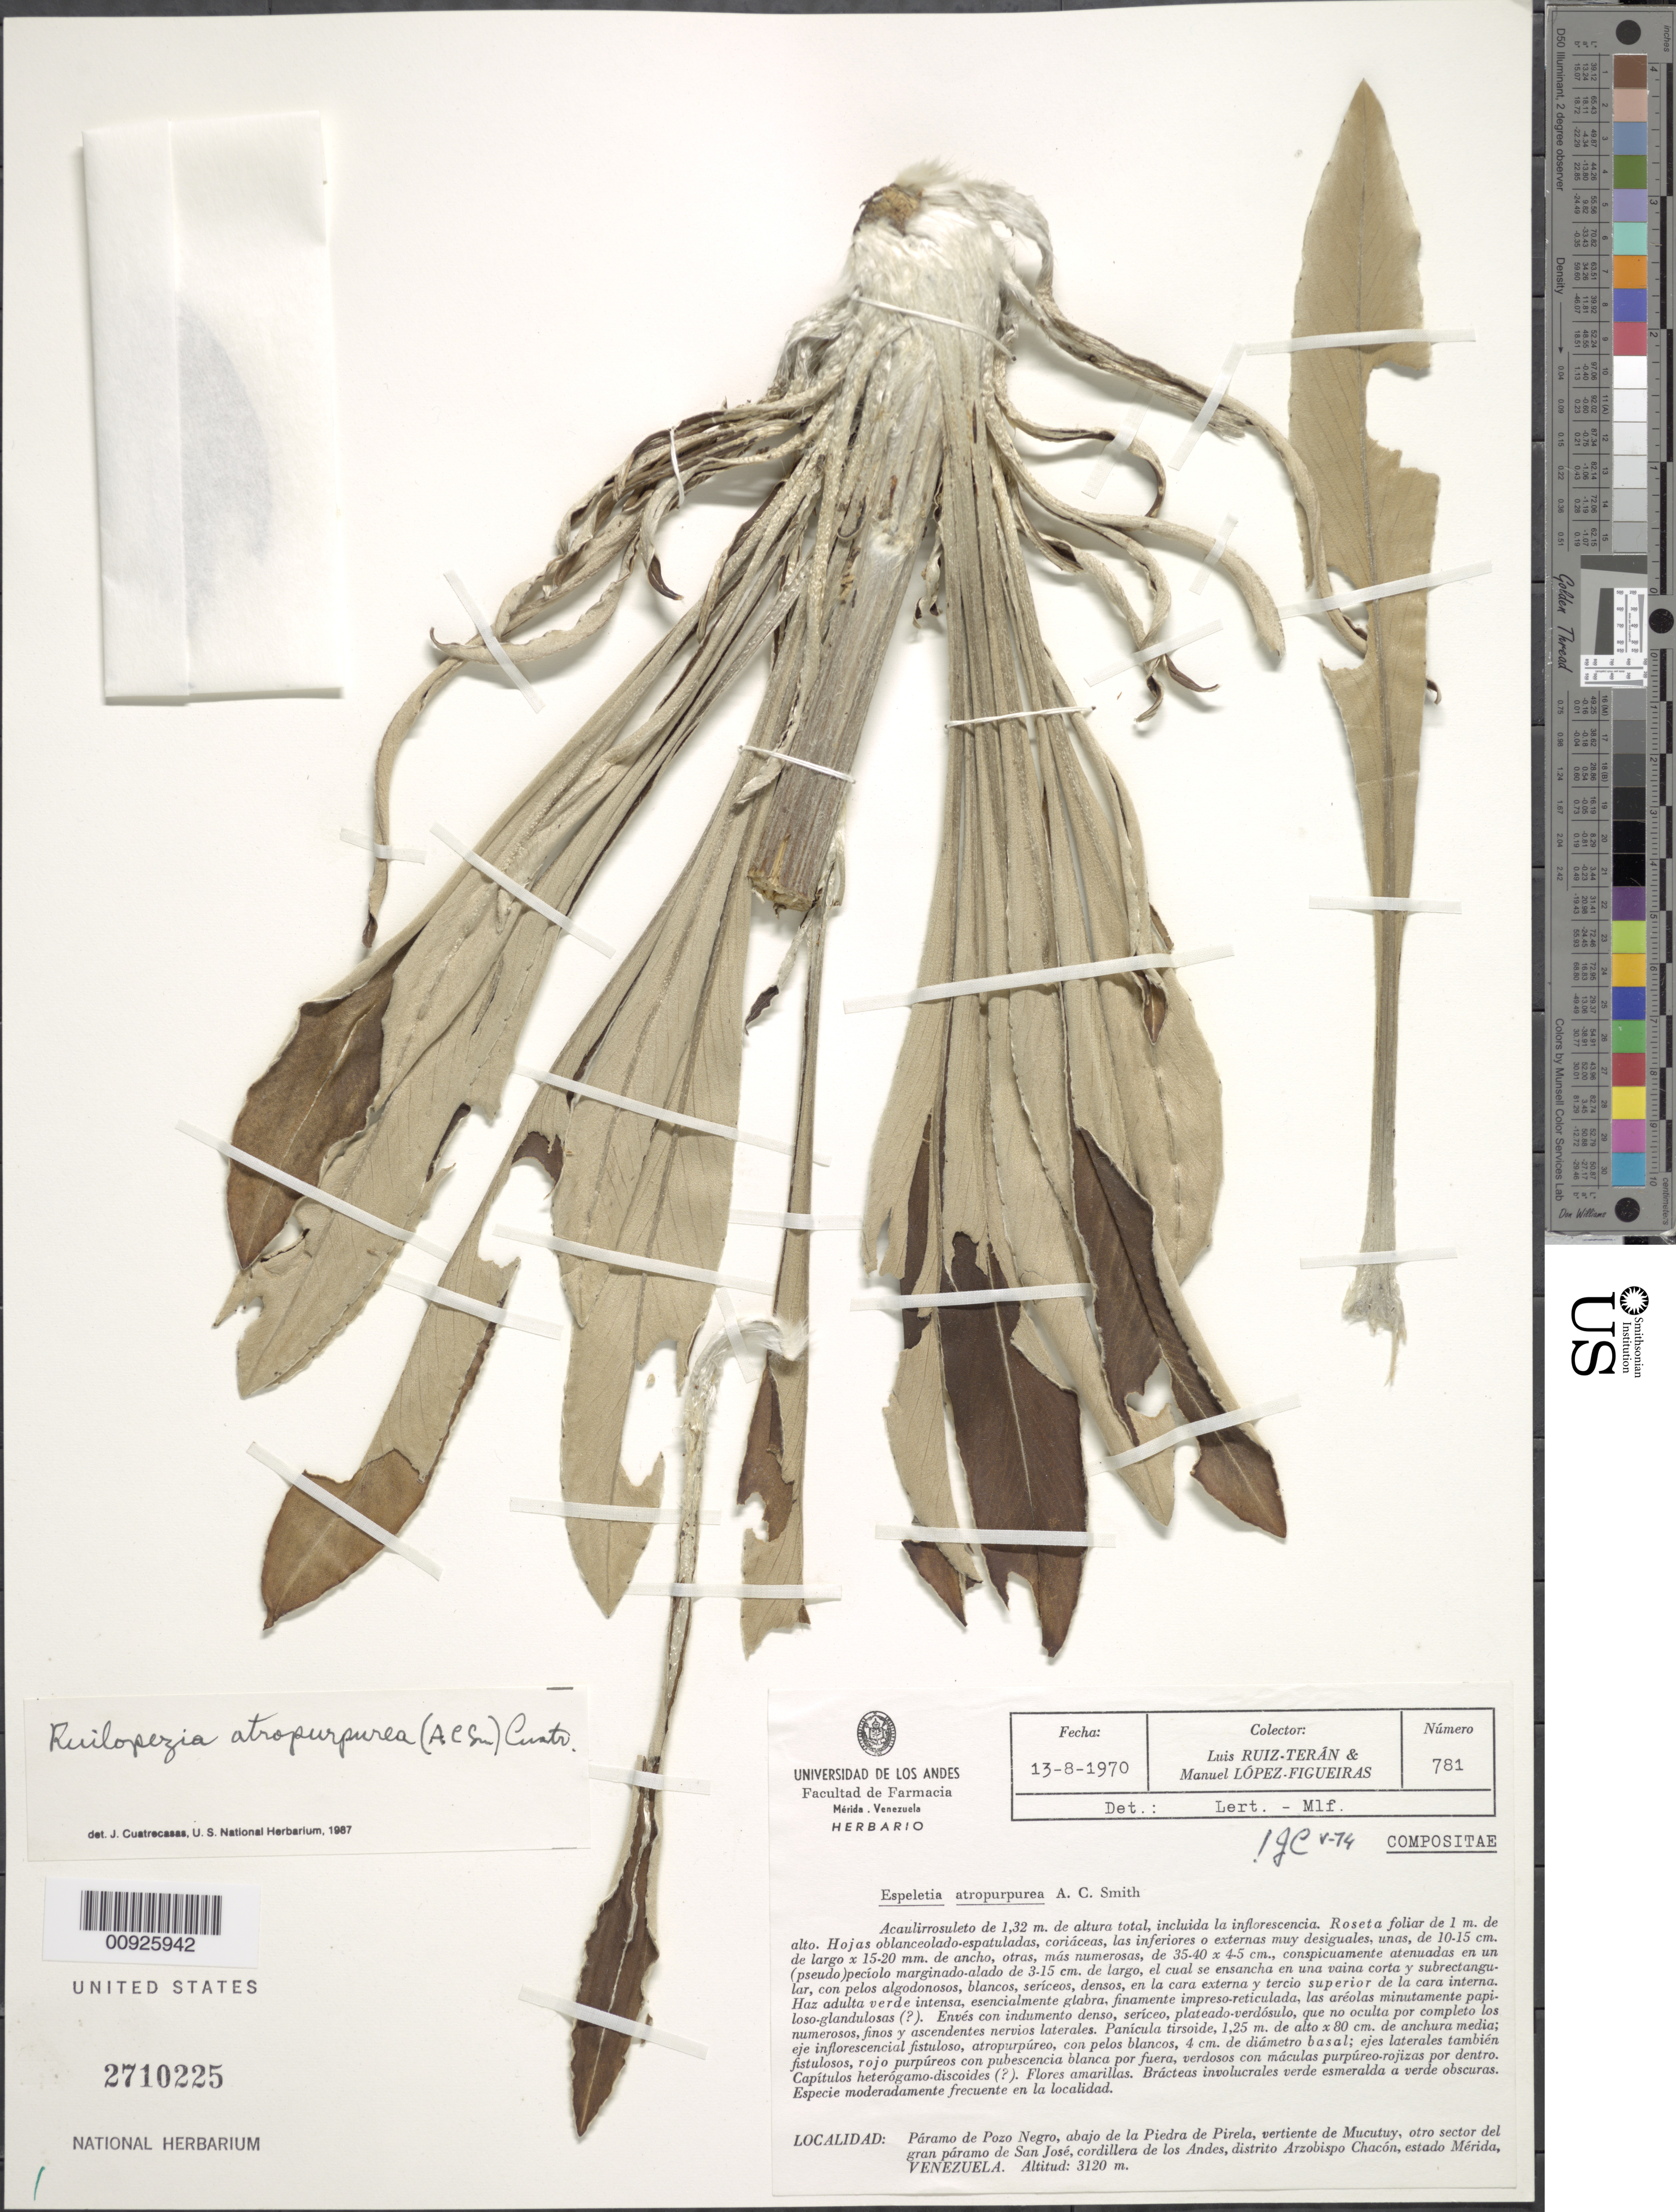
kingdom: Plantae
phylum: Tracheophyta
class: Magnoliopsida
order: Asterales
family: Asteraceae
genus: Ruilopezia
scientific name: Ruilopezia atropurpurea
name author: (A.C. Sm.) Cuatrec.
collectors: L. E. Ruíz-Terán & M. López Figueiras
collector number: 789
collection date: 1970-08-13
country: Venezuela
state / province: Mérida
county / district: Arzobispo Chacón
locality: Páramo de Pozo Negro, debajo de la Piedra la Pirela, vertiente de Mucutuy, otro sector del Páramo de San José, Cordillera de los Andes.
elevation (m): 3120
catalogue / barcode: US 2710225